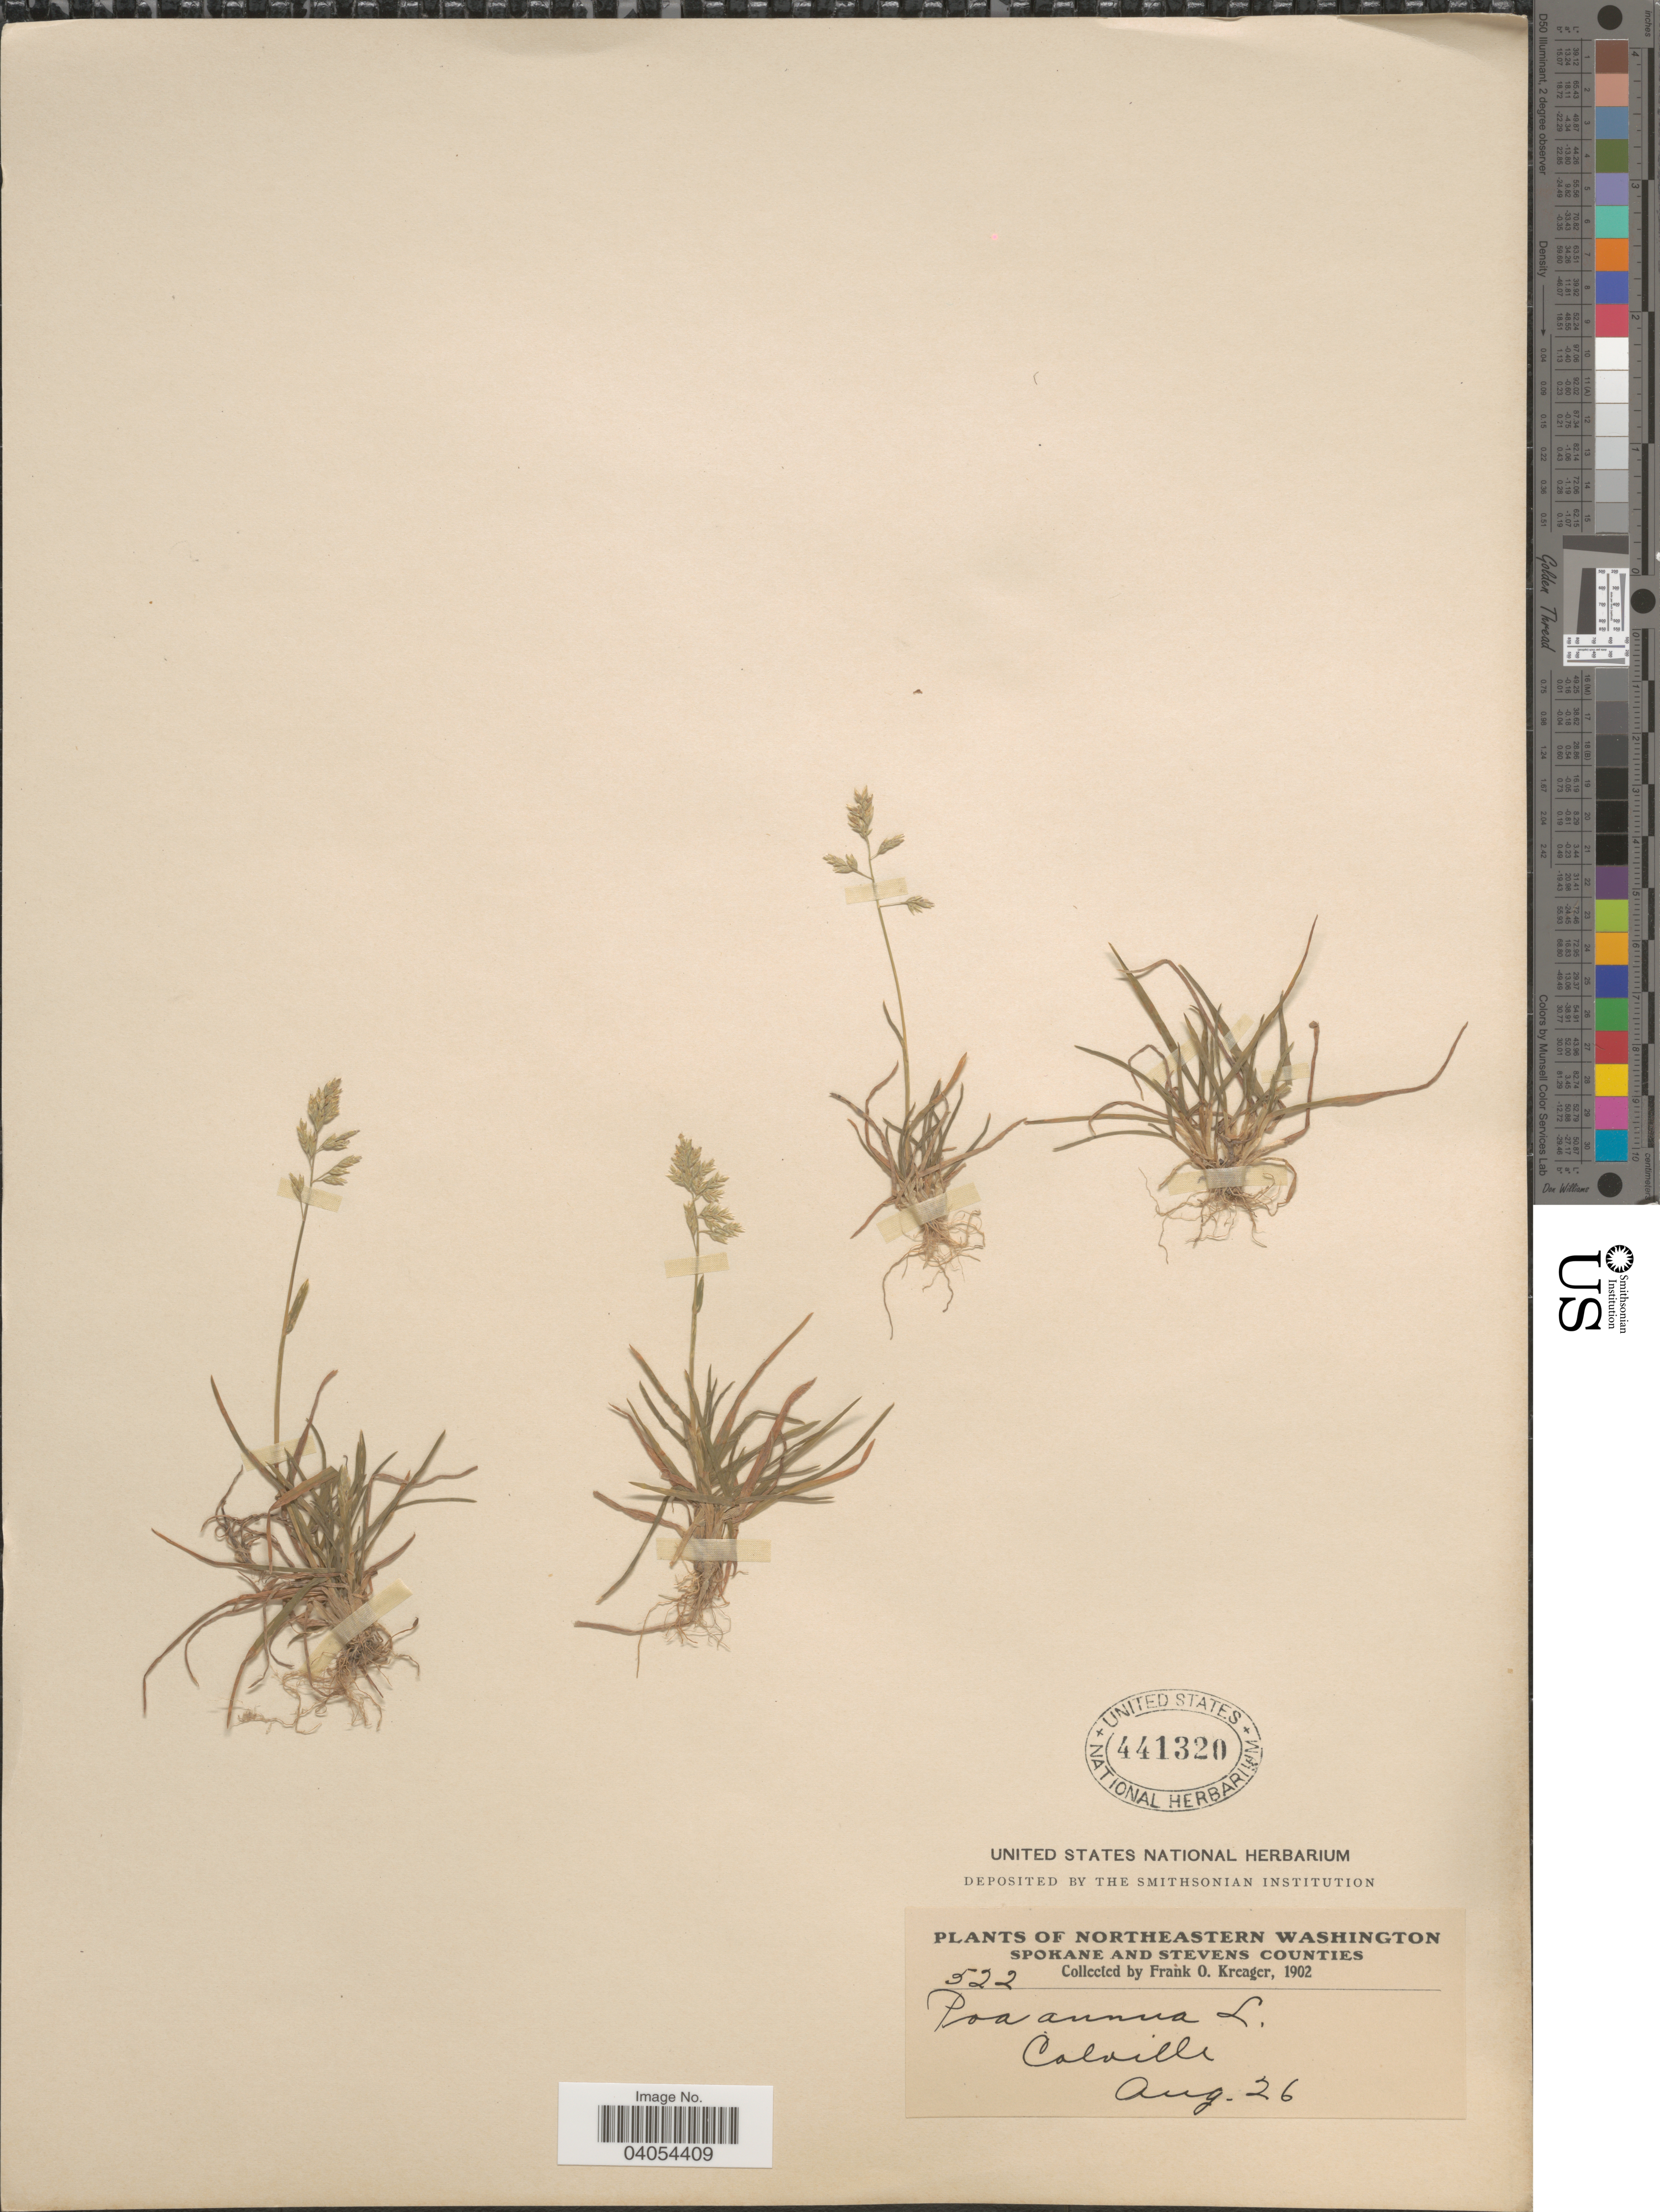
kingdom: Plantae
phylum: Tracheophyta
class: Liliopsida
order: Poales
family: Poaceae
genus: Poa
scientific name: Poa annua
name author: L.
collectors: F. Kreager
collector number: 522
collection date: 1902-08-26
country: United States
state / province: Washington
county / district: Spokane / Stevens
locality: Northeastern Washington. Spokane and Stevens Counties. Colville.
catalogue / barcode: US 441320